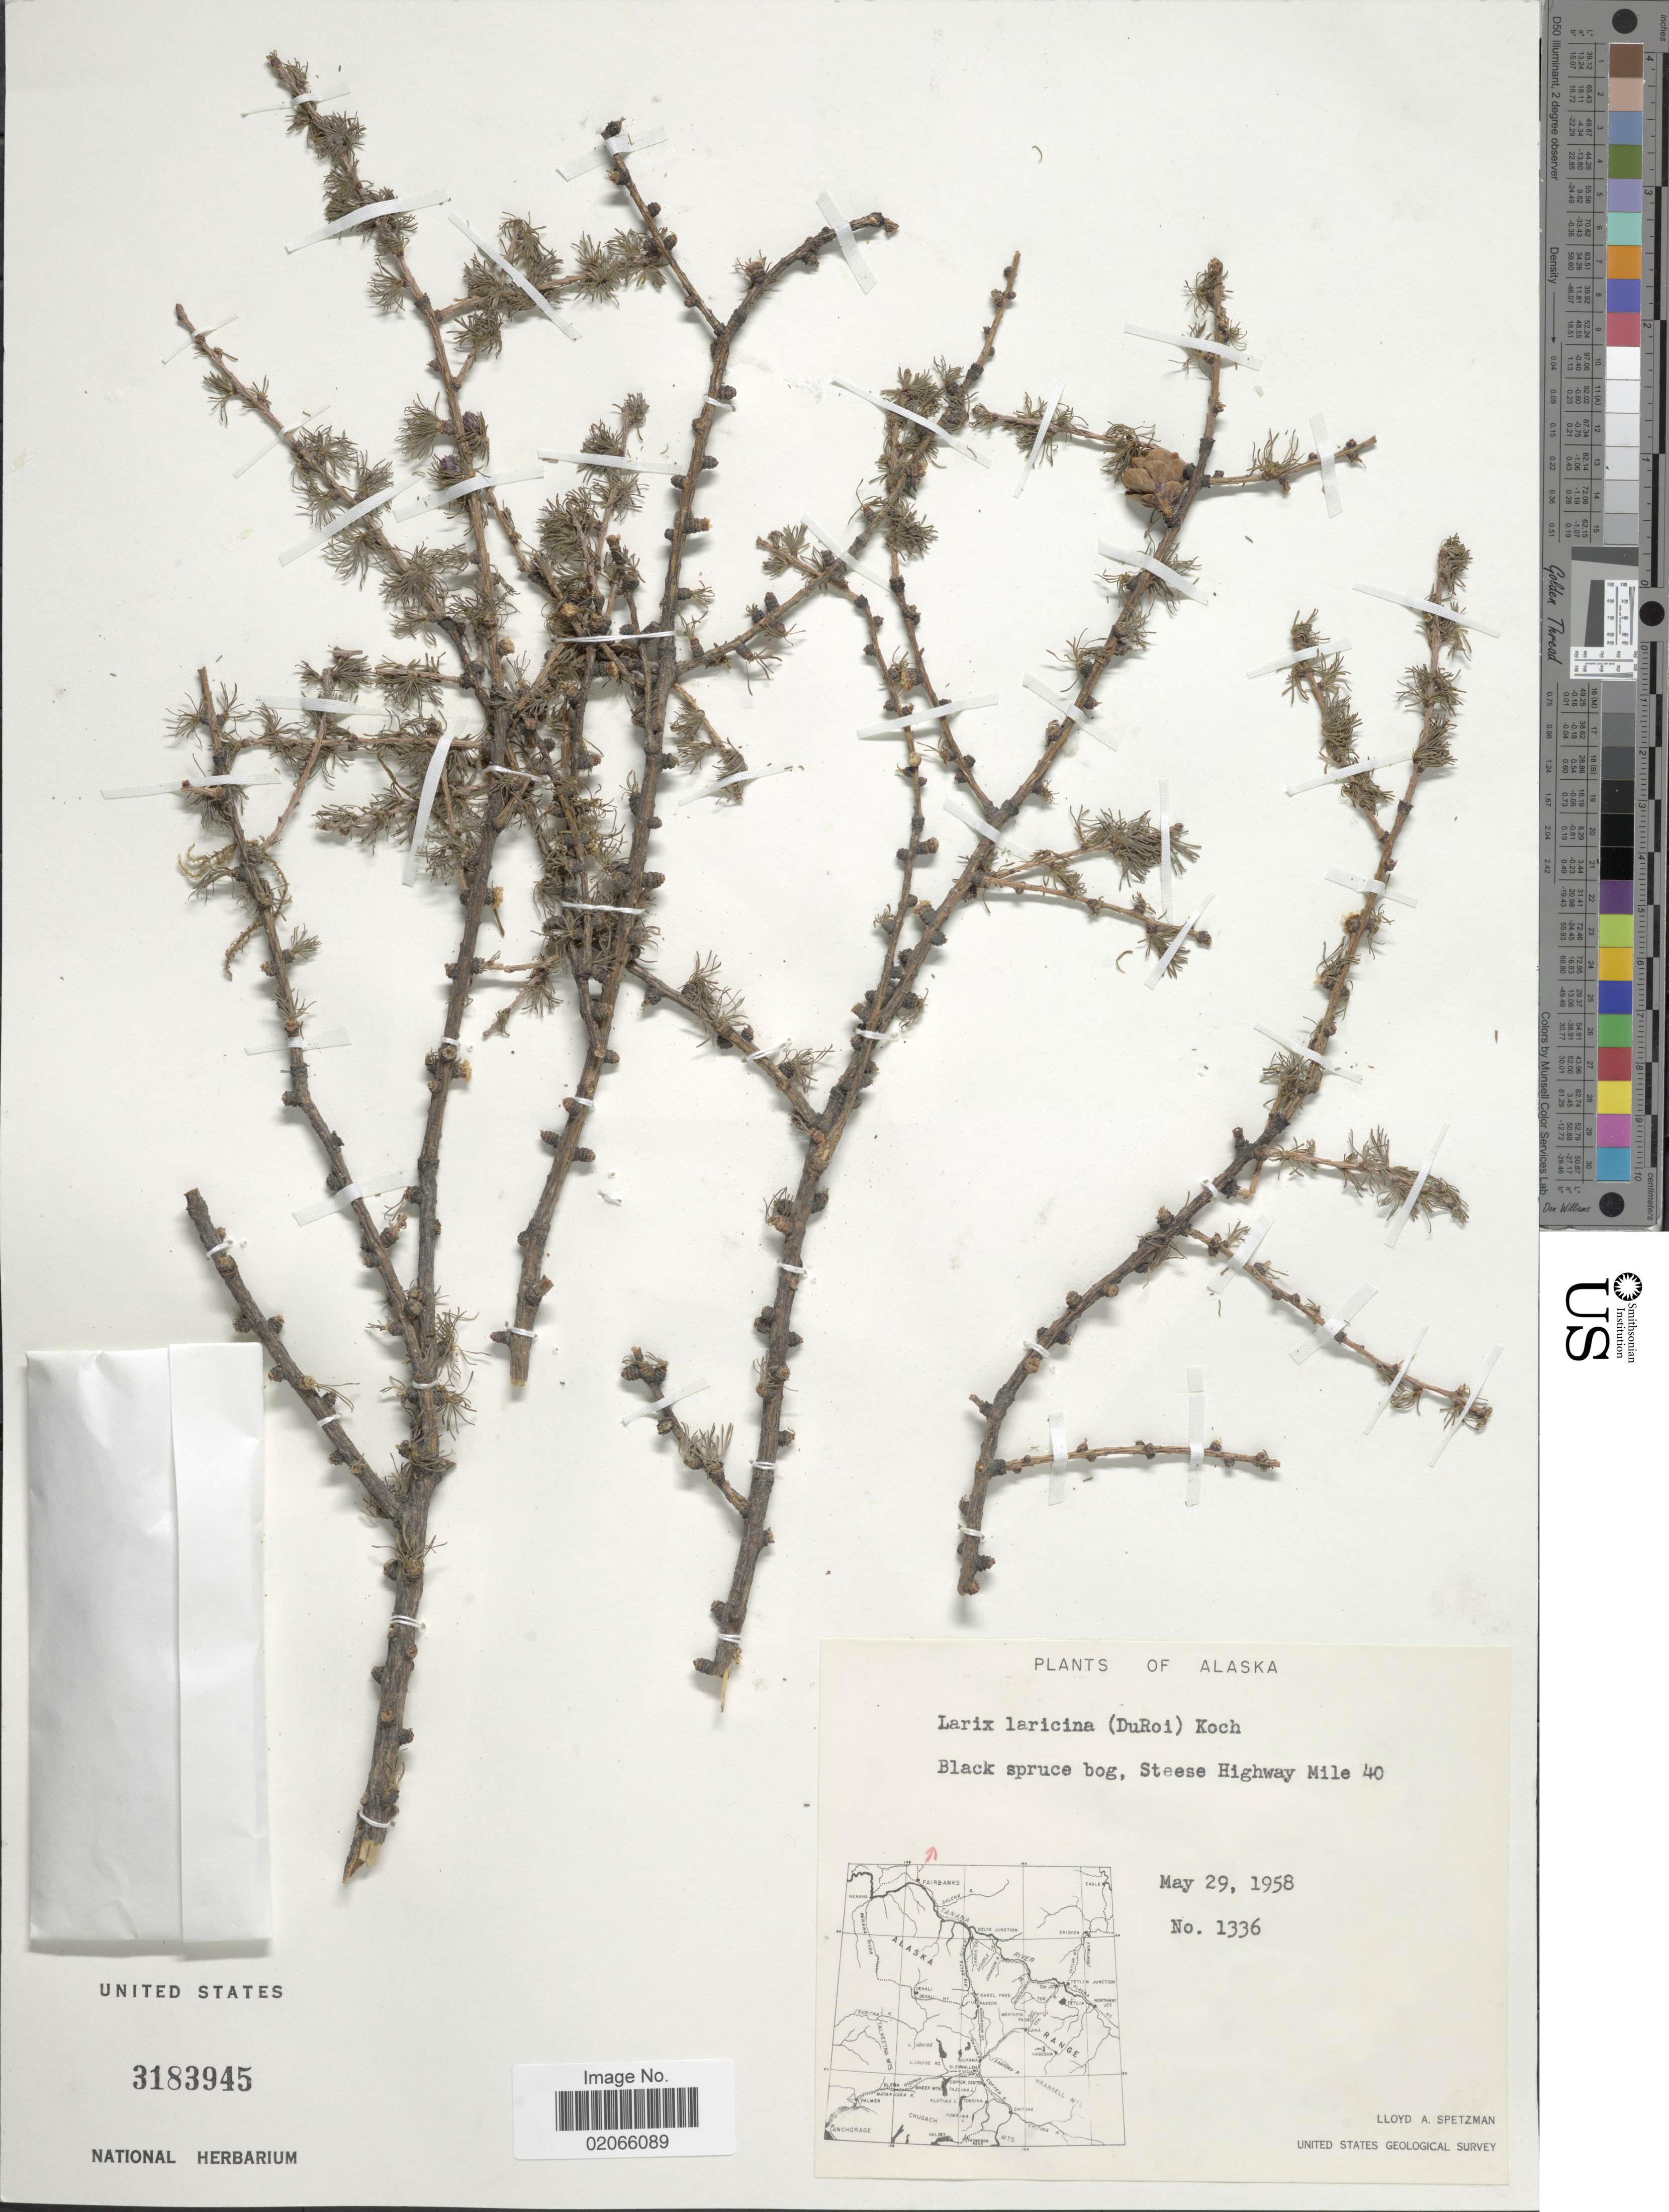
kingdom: Plantae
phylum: Tracheophyta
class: Pinopsida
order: Pinales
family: Pinaceae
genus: Larix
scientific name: Larix laricina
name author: (Du Roi) K. Koch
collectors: L. Spetzman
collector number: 1336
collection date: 1958-05-29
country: United States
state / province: Alaska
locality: Alaska, Black sprue bog, Steese Highway Mile 40.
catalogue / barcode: US 3183945